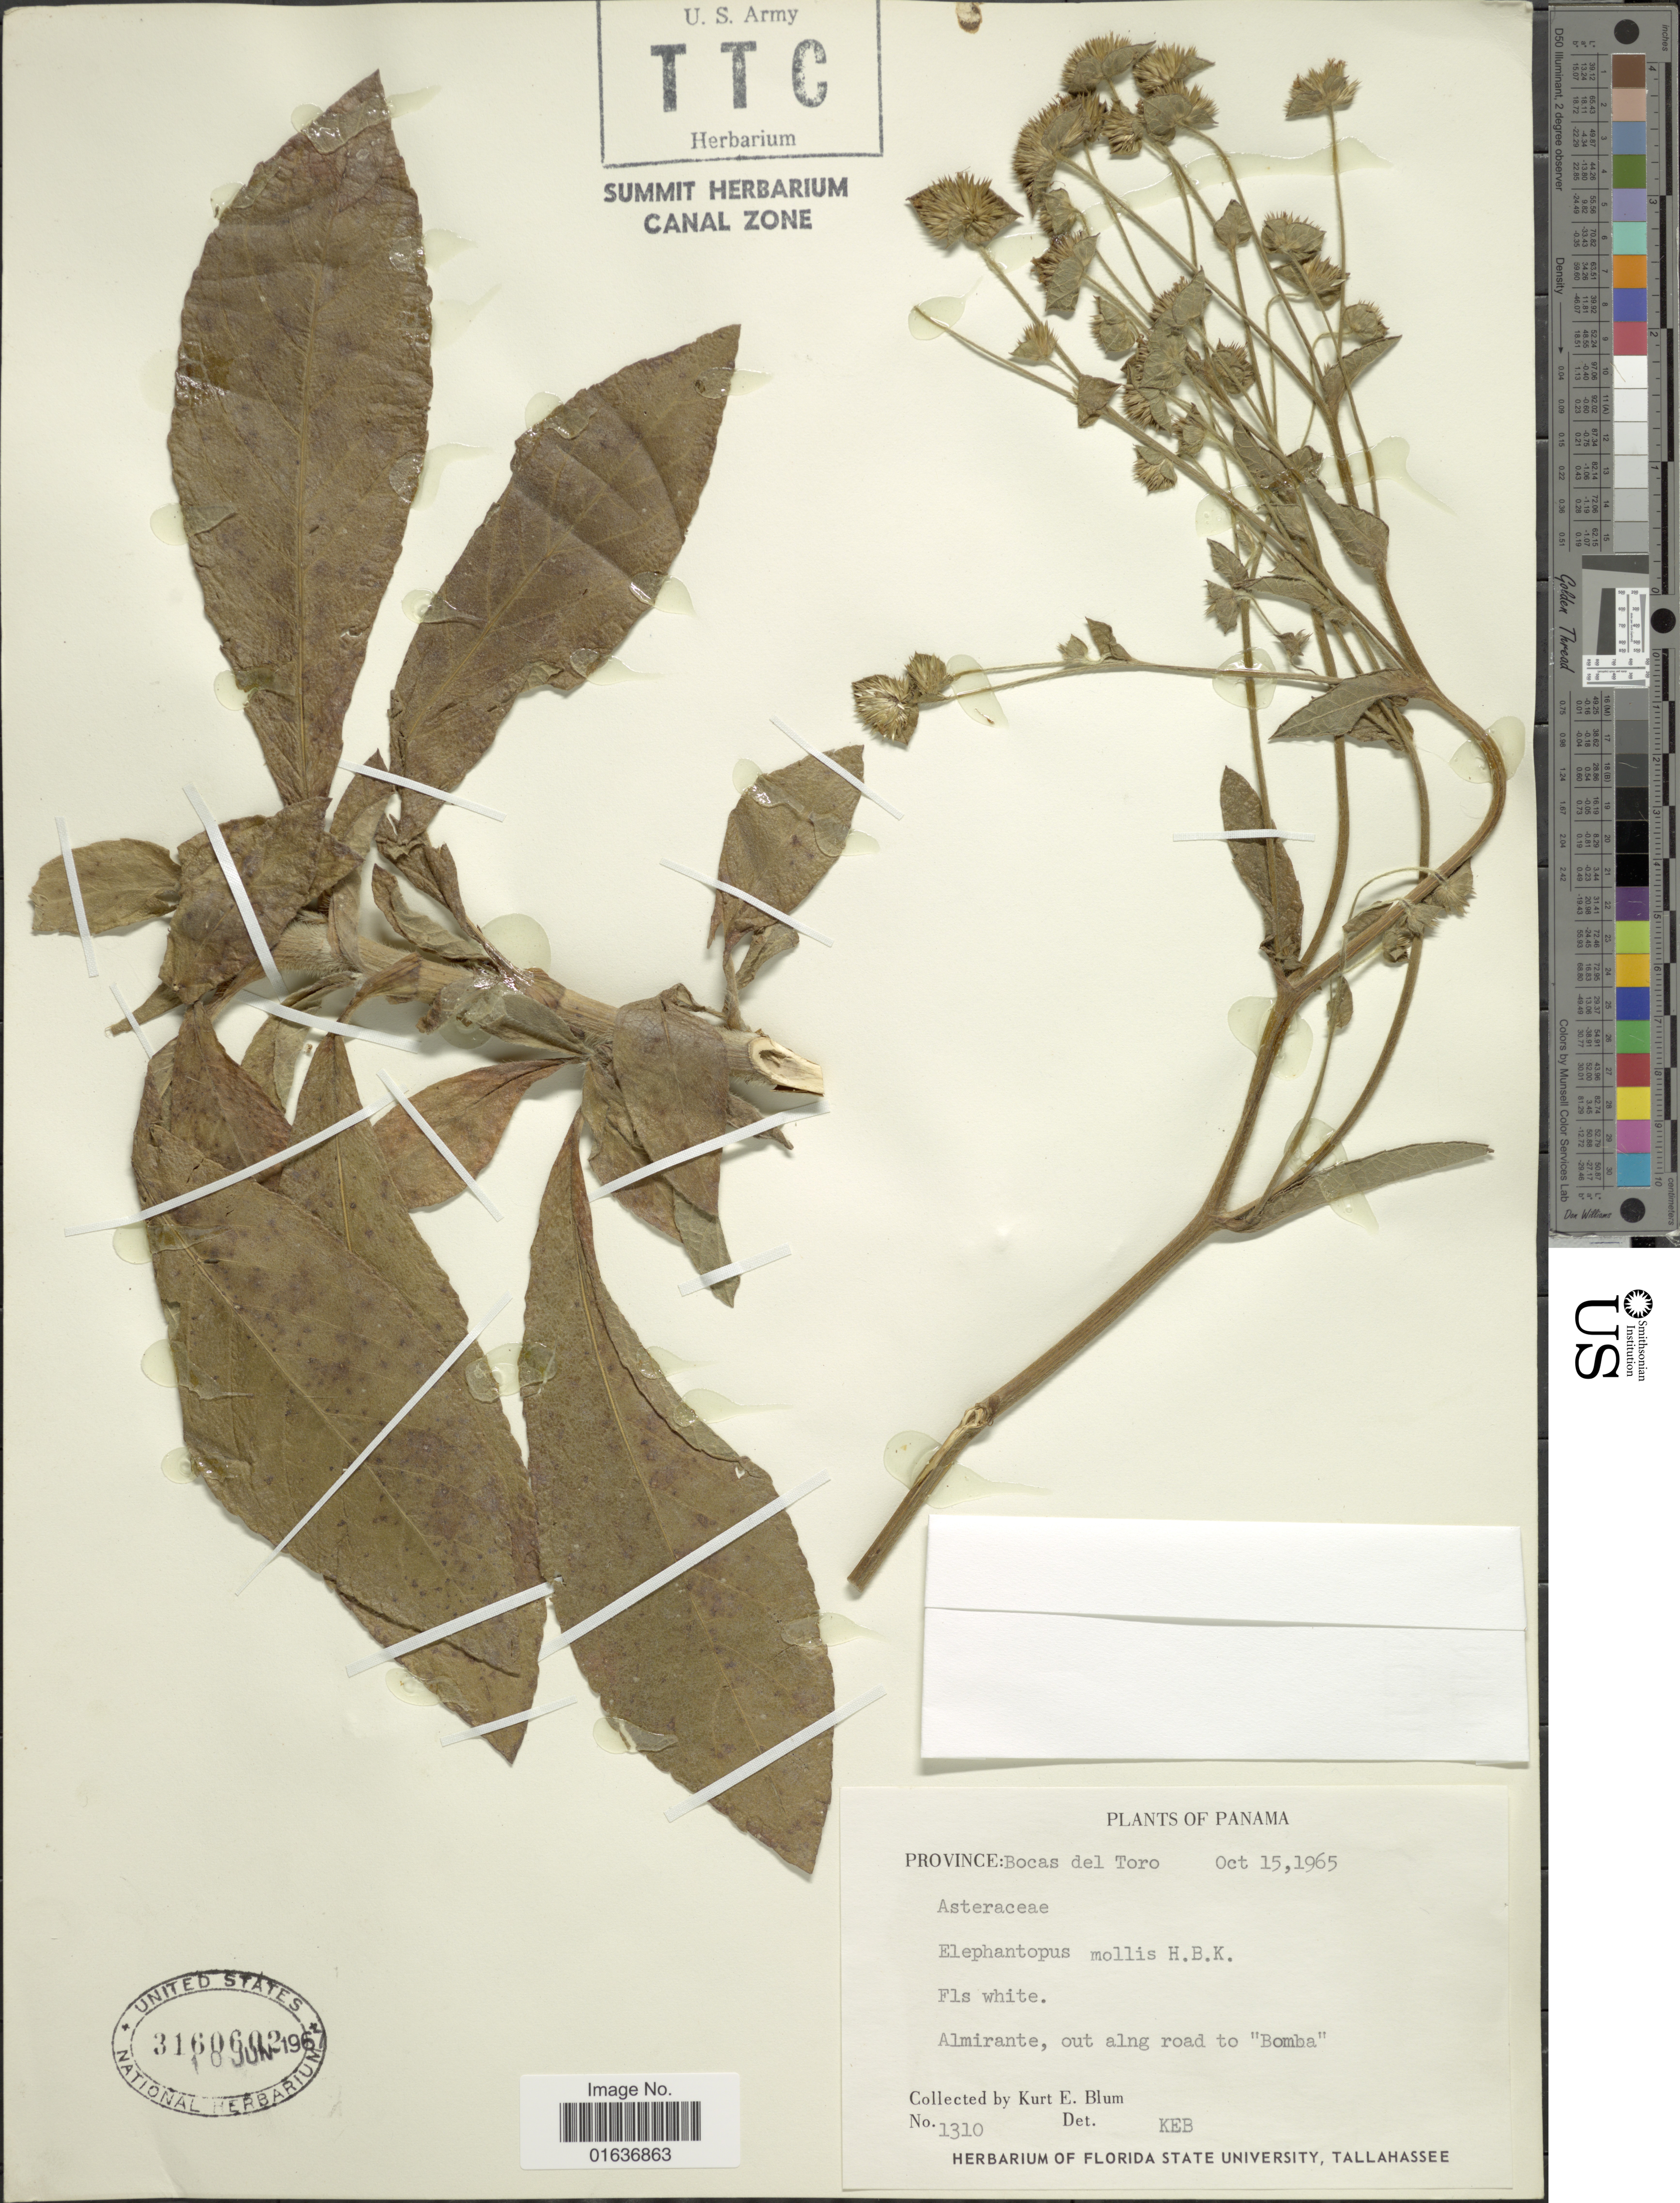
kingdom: Plantae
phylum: Tracheophyta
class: Magnoliopsida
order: Asterales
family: Asteraceae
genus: Elephantopus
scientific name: Elephantopus mollis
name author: Kunth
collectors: K. E. Blum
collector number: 1310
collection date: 1965-10-15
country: Panama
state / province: Bocas del Toro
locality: Almirante, out alng road to Bomba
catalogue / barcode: US 3160602